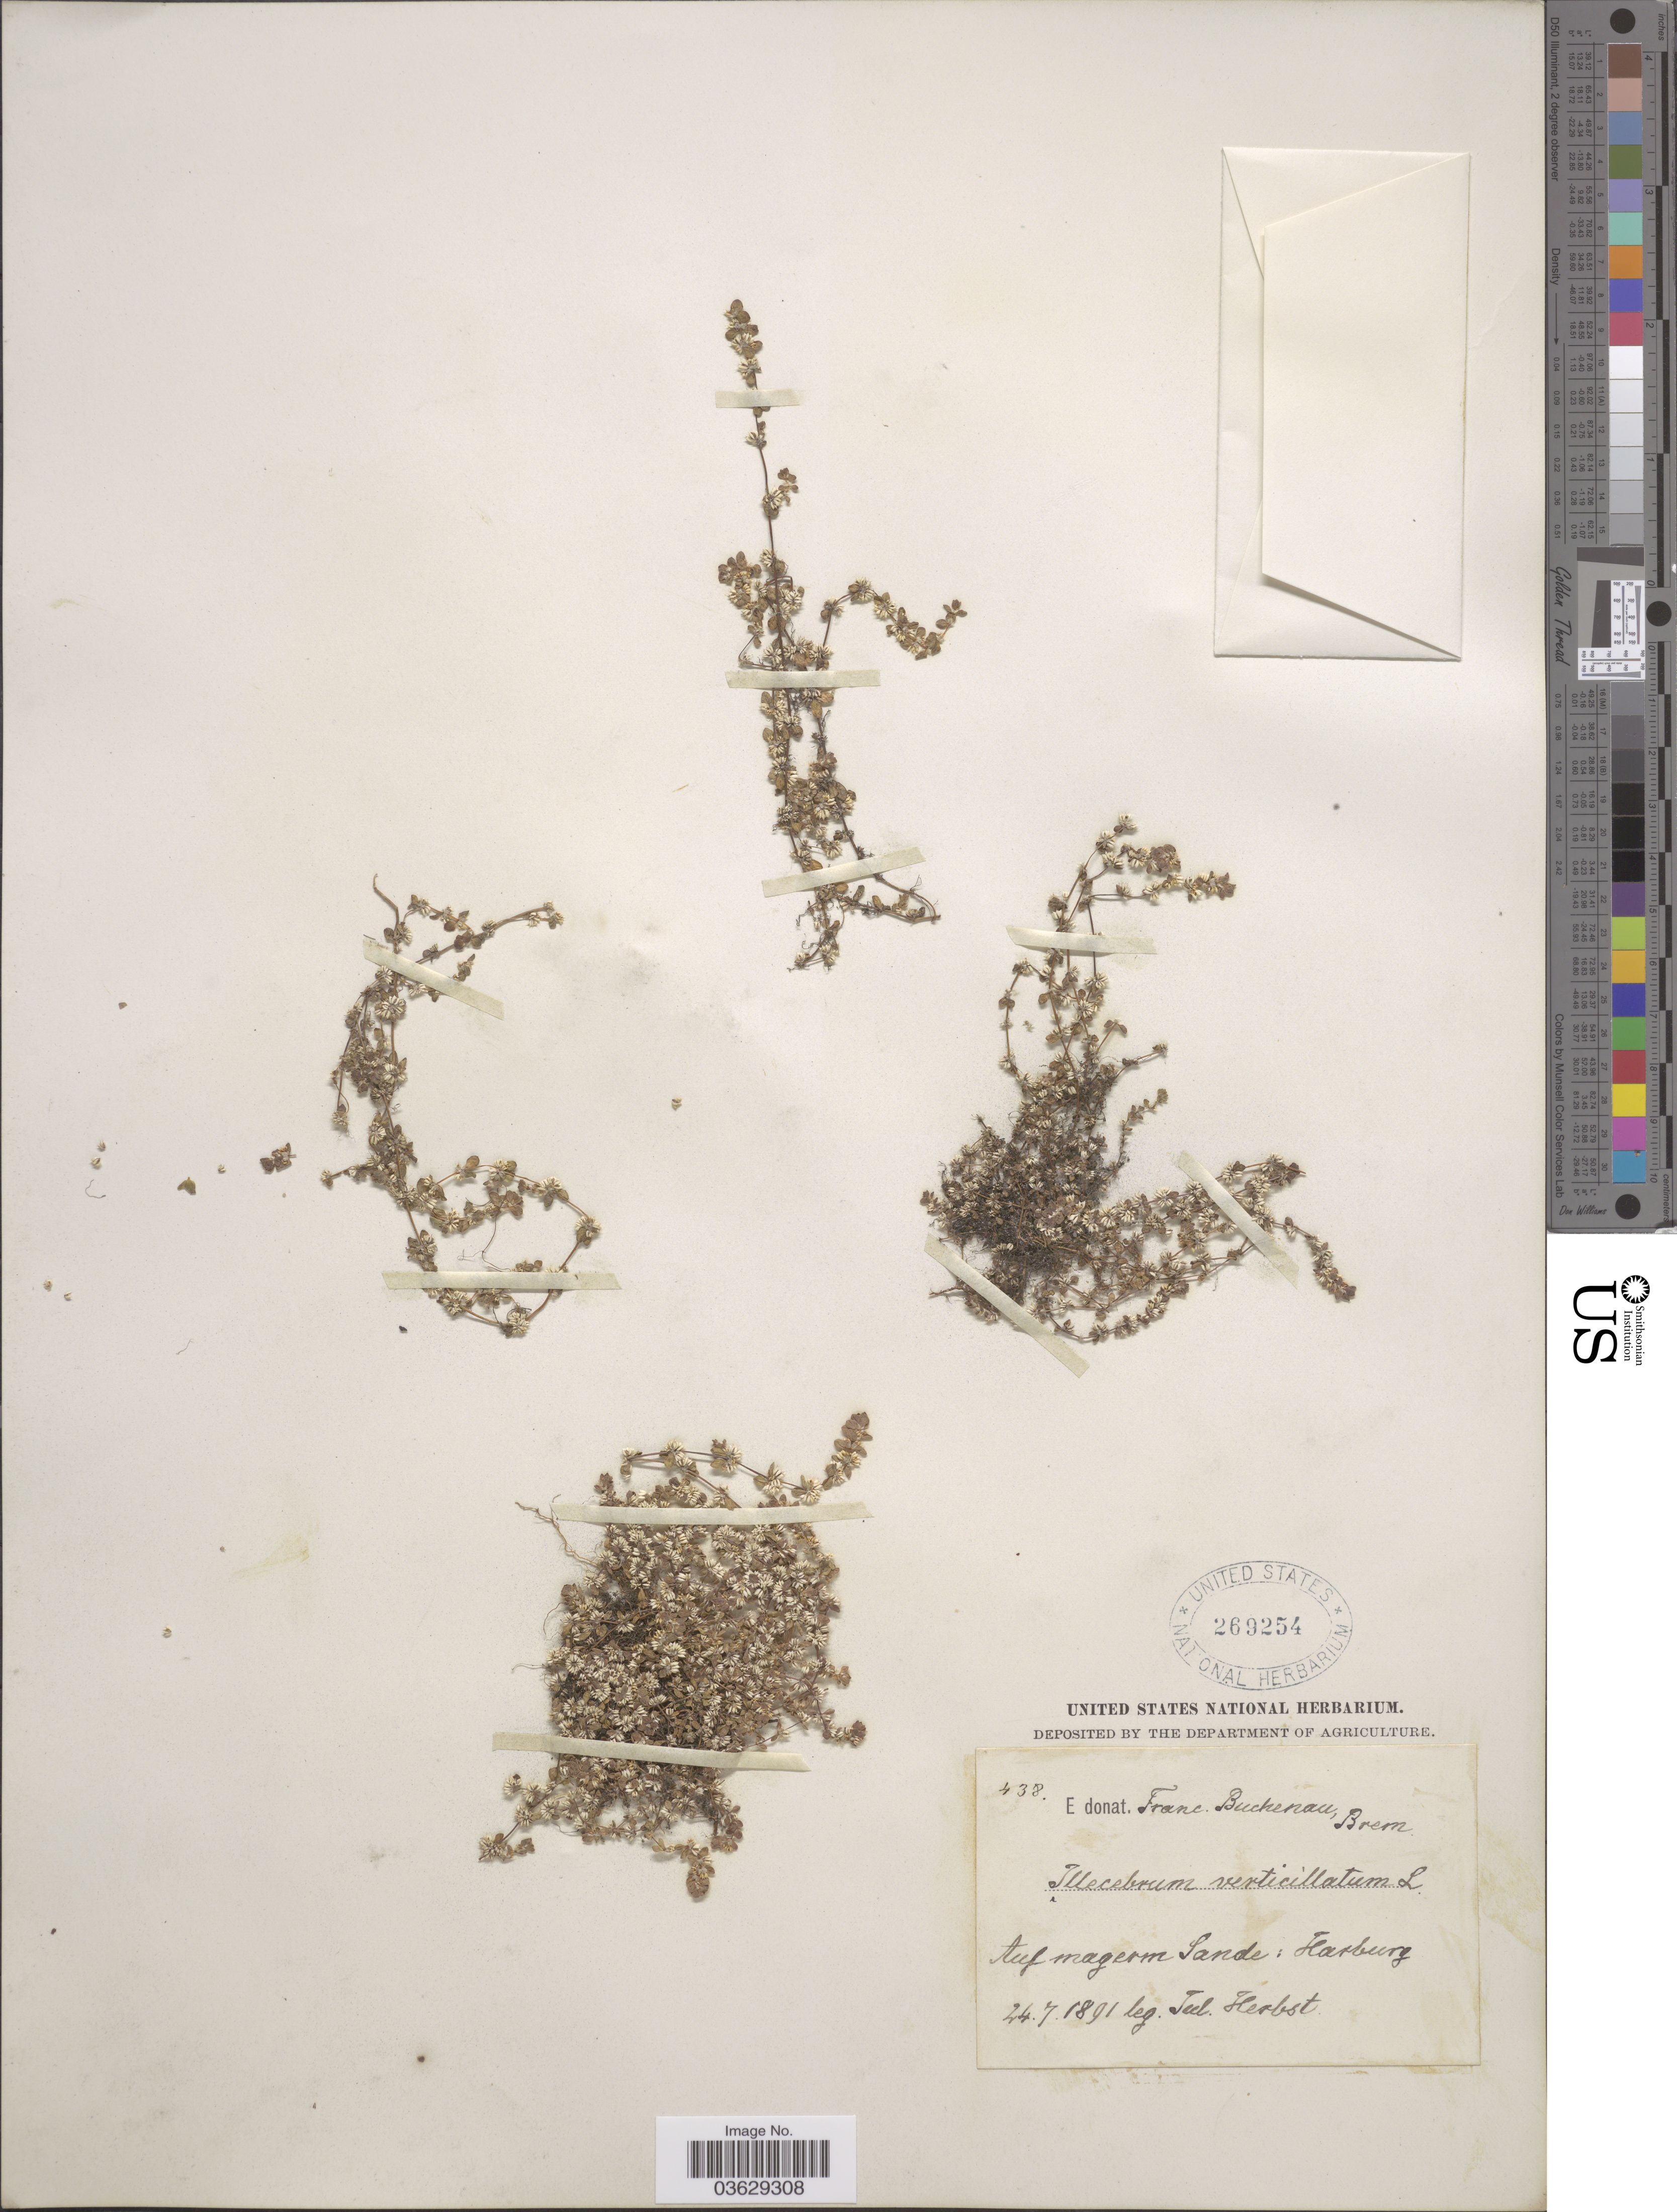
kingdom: Plantae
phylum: Tracheophyta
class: Magnoliopsida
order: Caryophyllales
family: Caryophyllaceae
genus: Illecebrum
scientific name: Illecebrum verticillatum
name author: L.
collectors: J. Herbst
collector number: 438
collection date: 1891-07-24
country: France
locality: Auf magerm Sande: Harburg [interpreted].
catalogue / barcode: US 269254